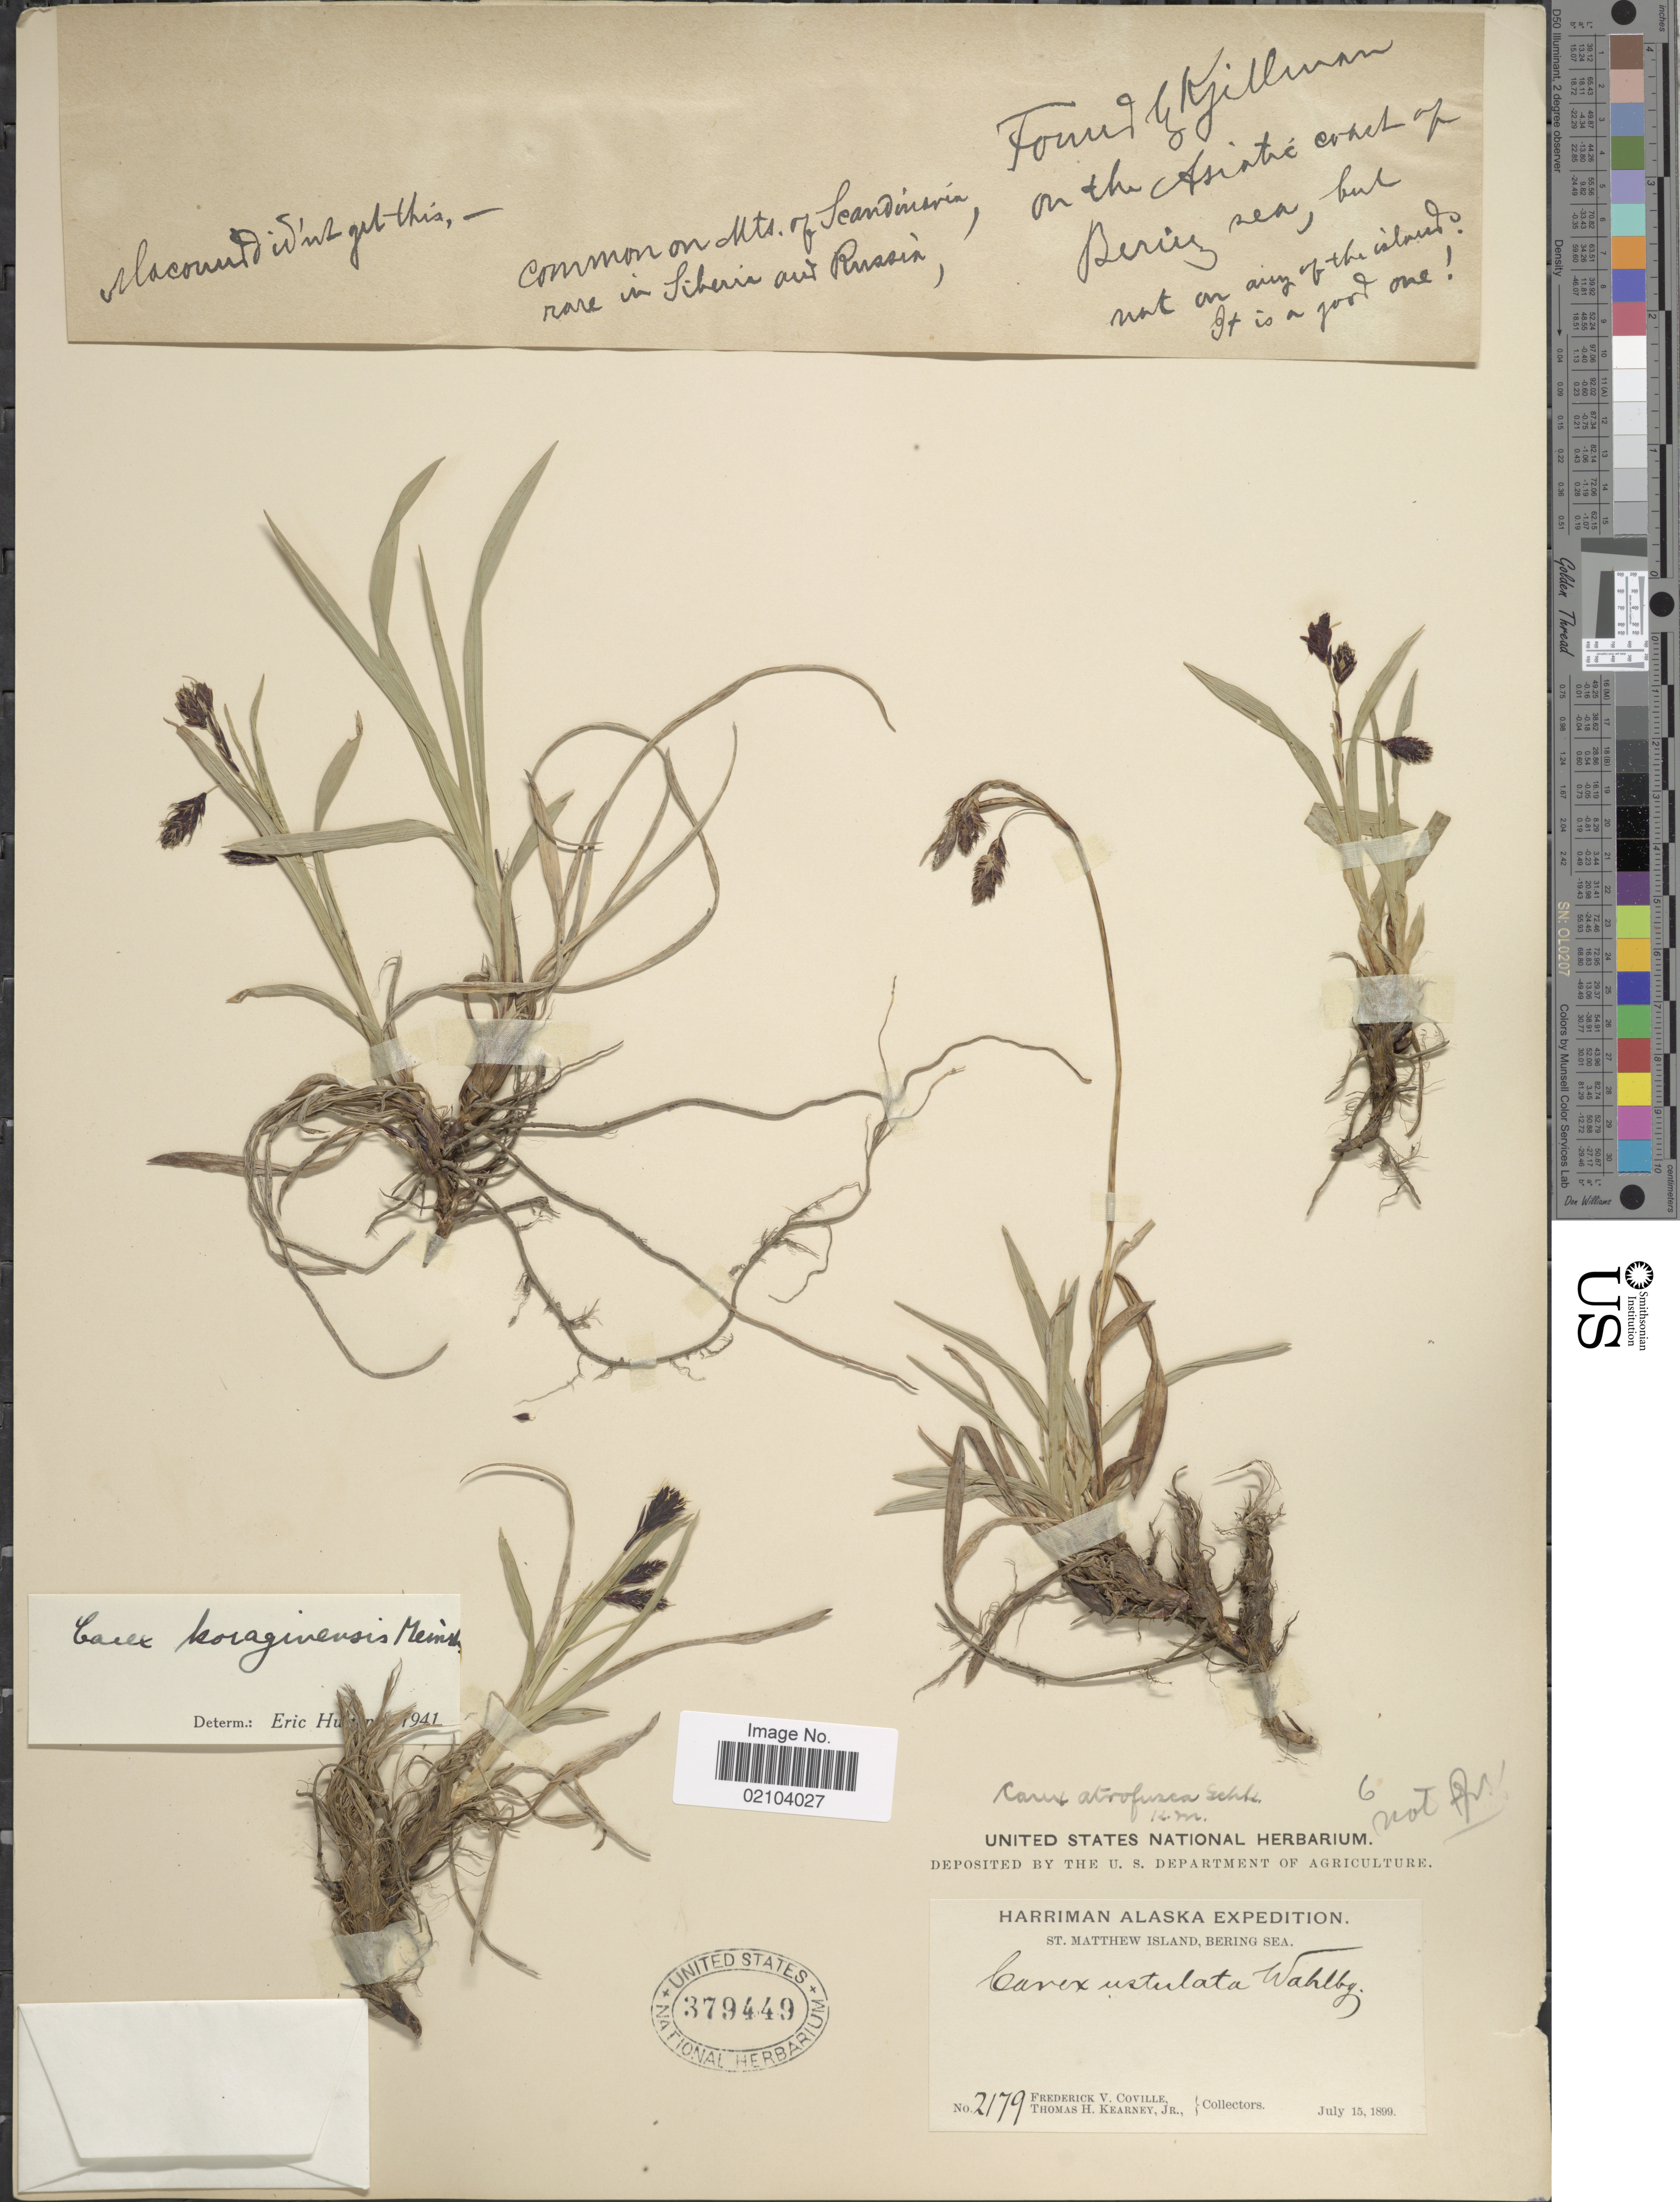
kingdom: Plantae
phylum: Tracheophyta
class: Liliopsida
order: Poales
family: Cyperaceae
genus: Carex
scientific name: Carex atrofusca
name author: Schkuhr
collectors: F. V. Coville & T. H. Kearney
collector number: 2179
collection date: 1899-07-15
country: United States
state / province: Alaska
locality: St. Matthew Island, Bering Sea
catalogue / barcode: US 379449